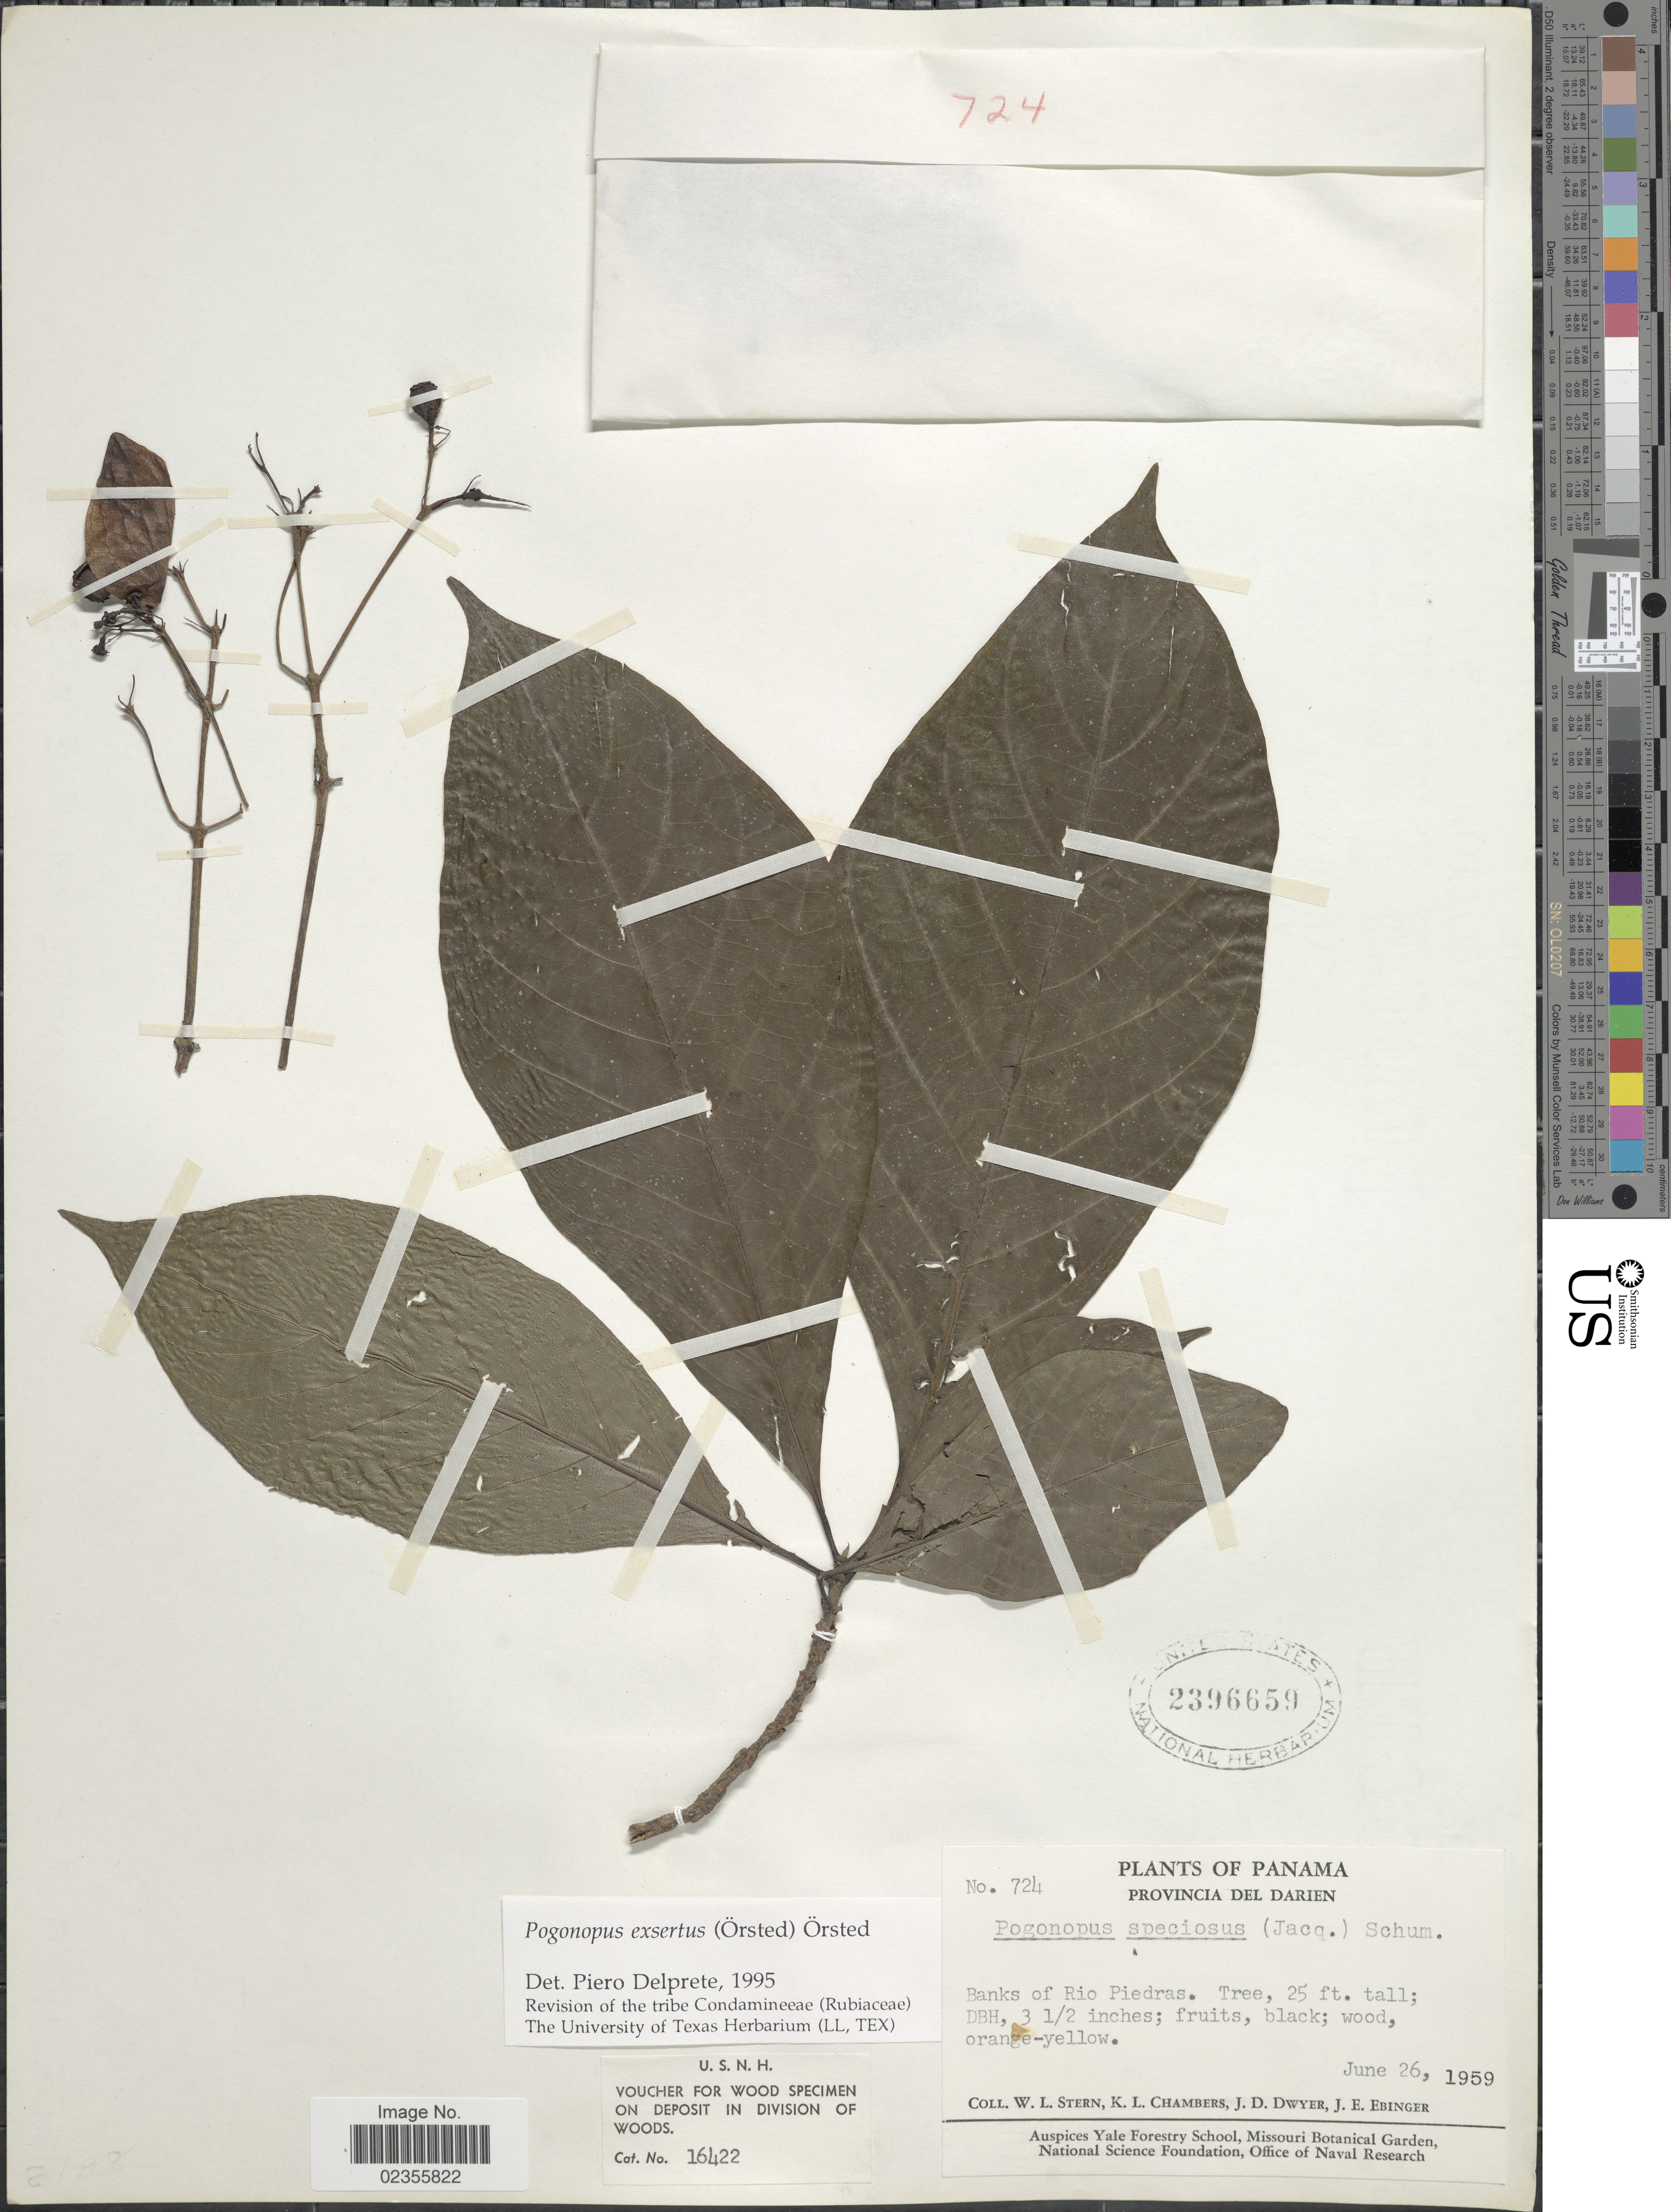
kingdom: Plantae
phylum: Tracheophyta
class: Magnoliopsida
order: Gentianales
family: Rubiaceae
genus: Pogonopus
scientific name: Pogonopus exsertus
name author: (Oerst.) Oerst.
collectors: W. L. Stern, K. Chambers, J. D. Dwyer & J. Ebinger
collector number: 724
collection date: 1959-06-26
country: Panama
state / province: Darién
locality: Banks of Rio Piedras.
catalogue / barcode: US 2396659